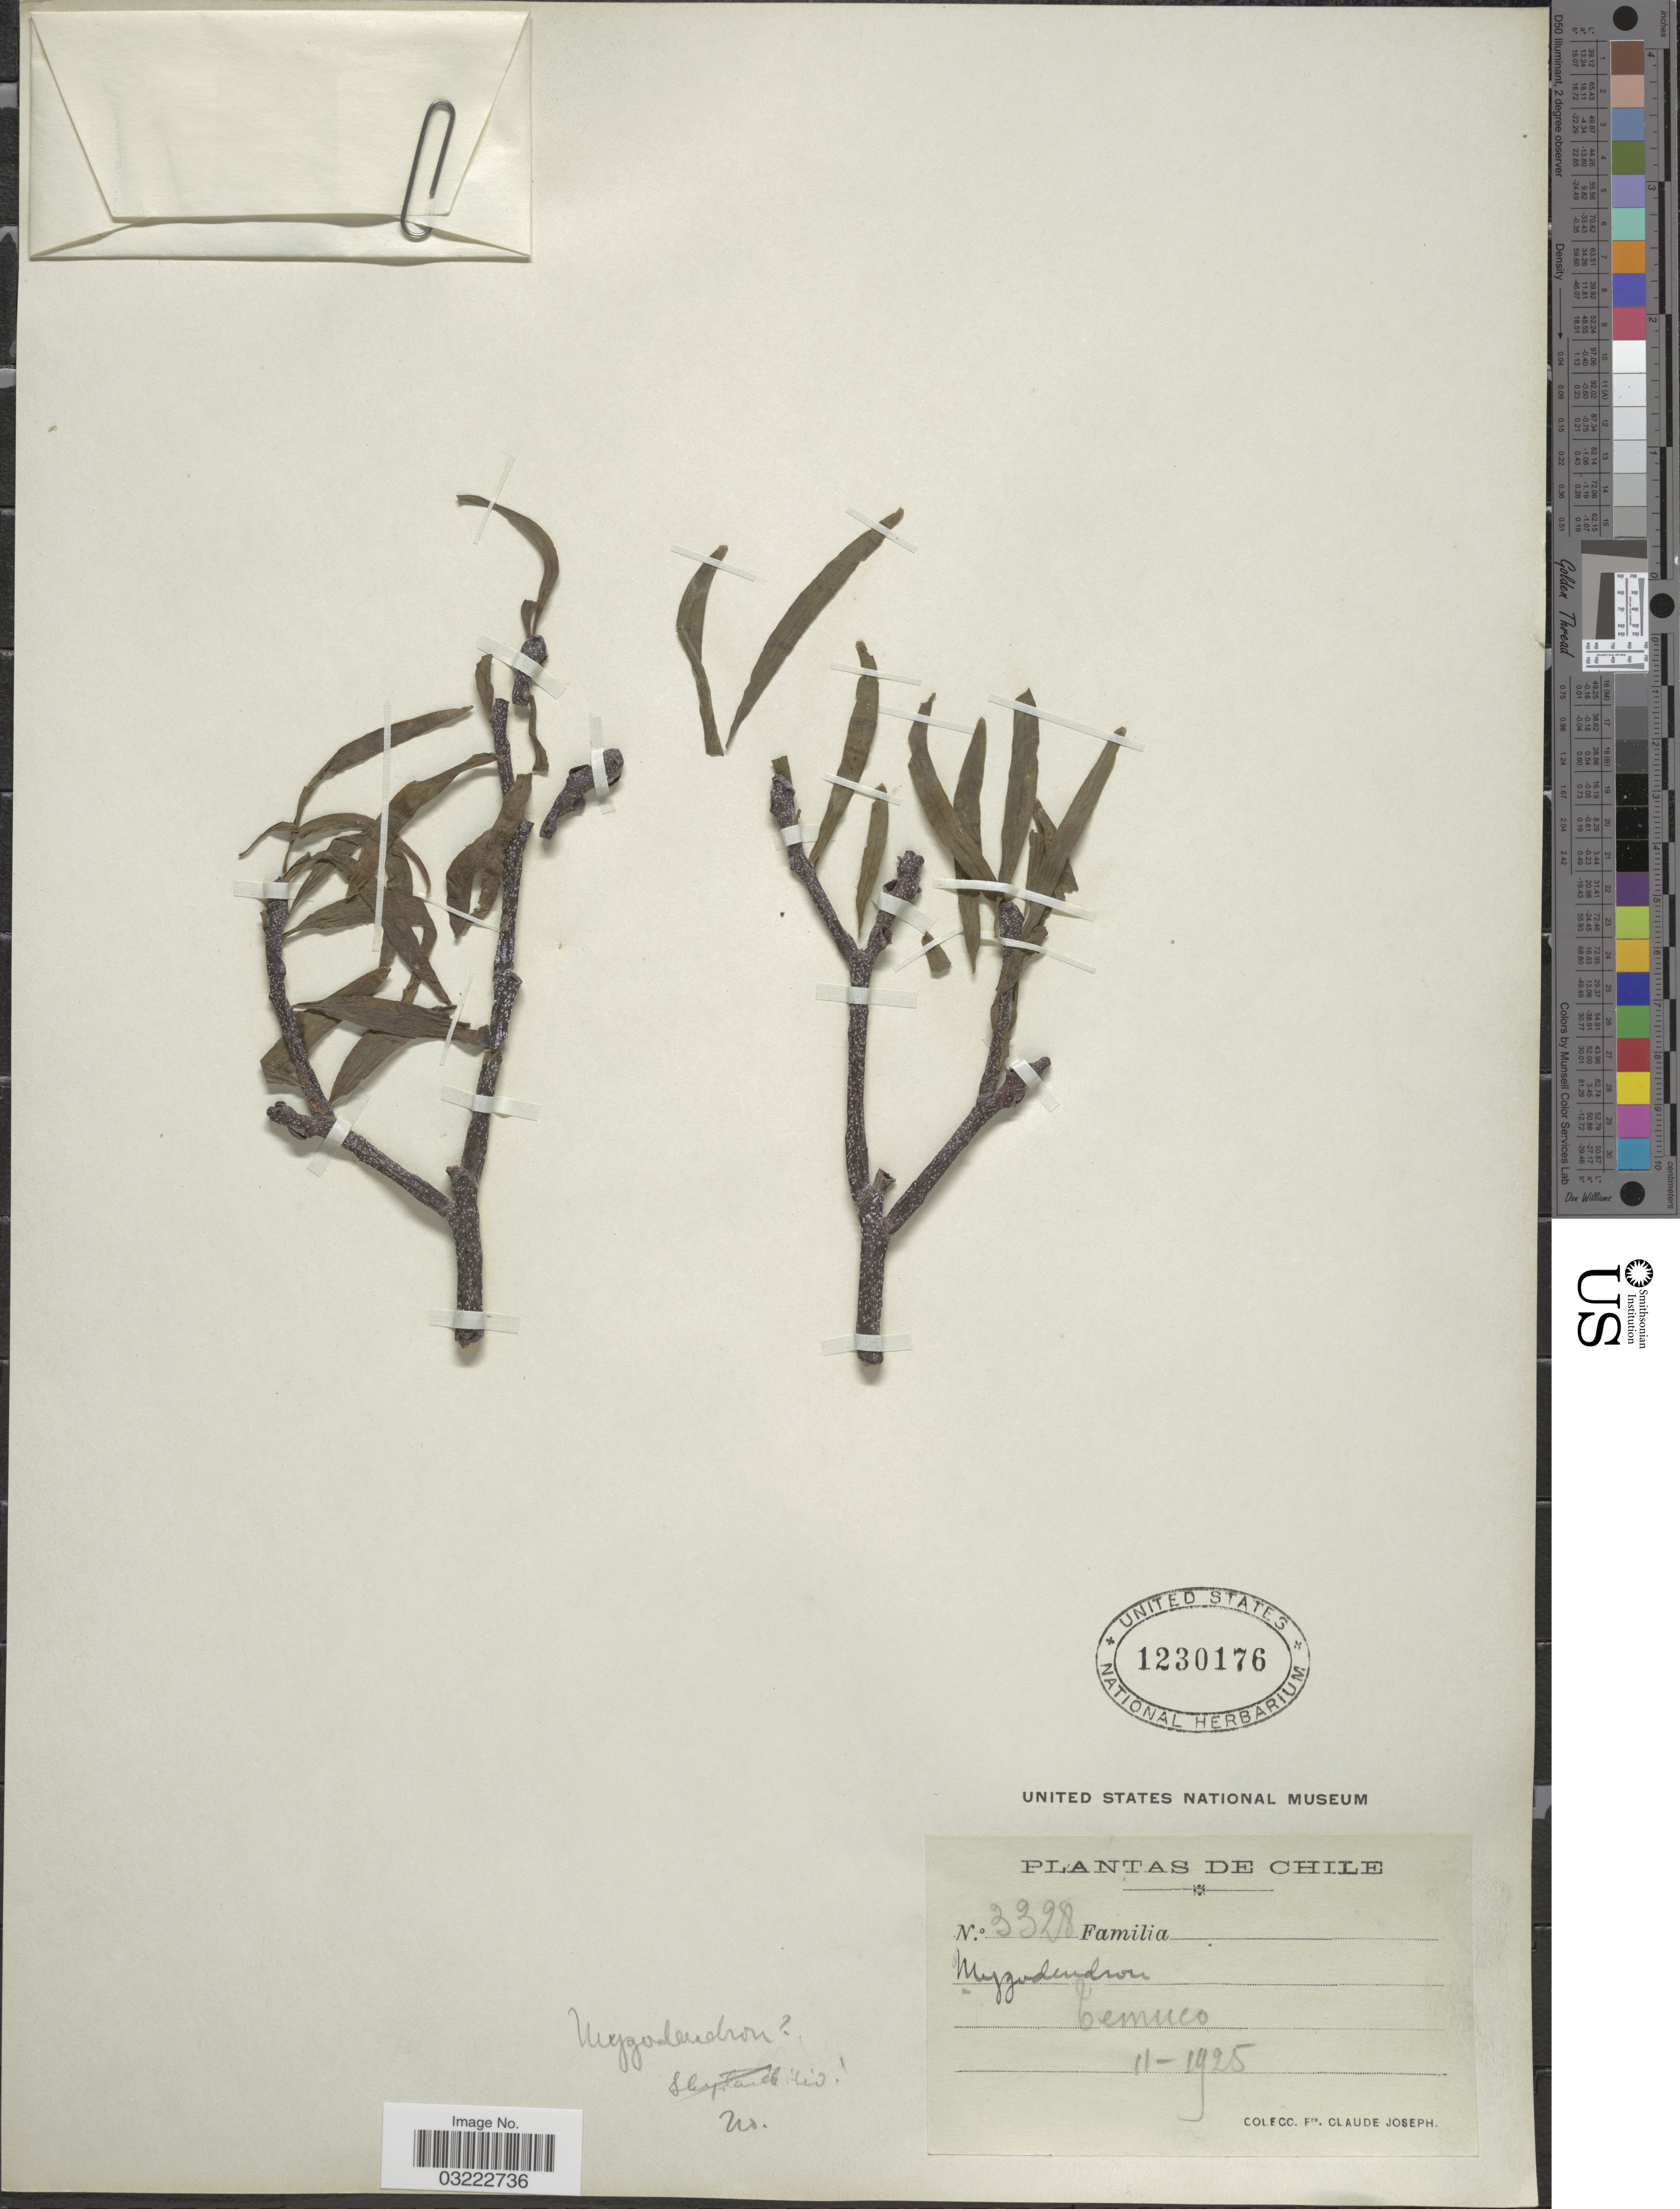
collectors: Frere Claude Joseph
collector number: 3328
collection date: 1925-11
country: Chile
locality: Temuco.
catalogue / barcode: US 1230176